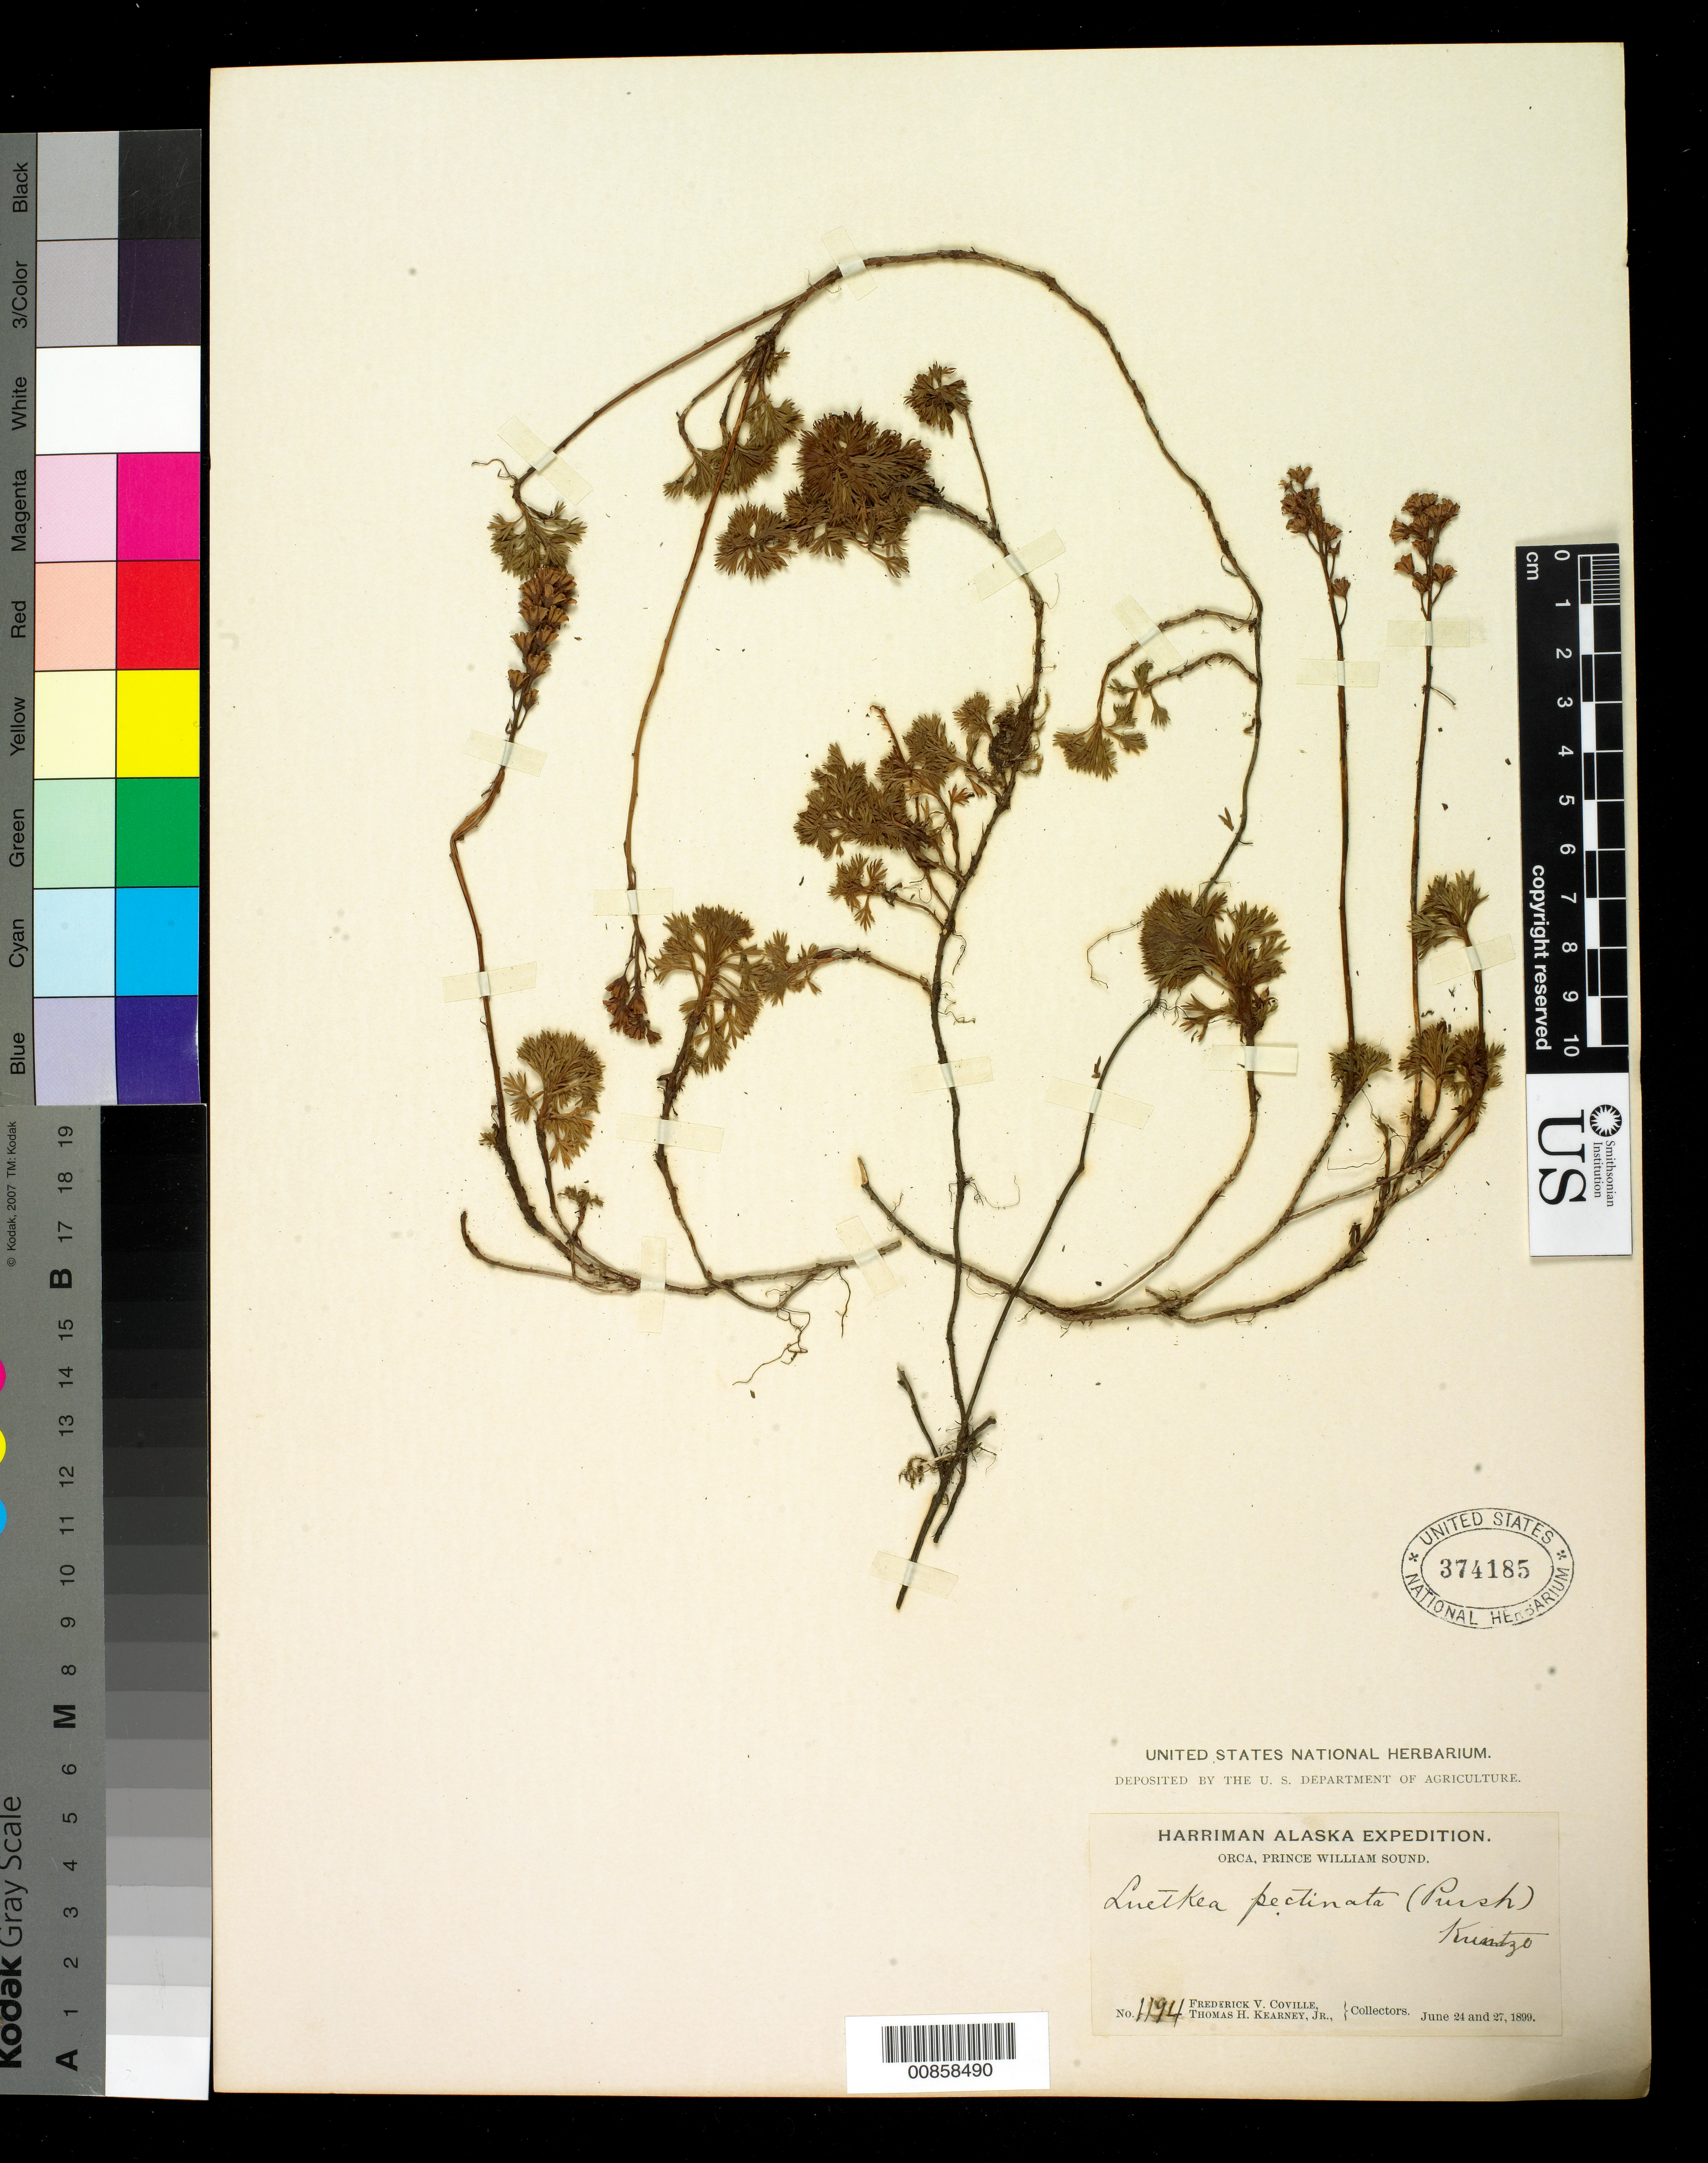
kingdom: Plantae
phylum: Tracheophyta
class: Magnoliopsida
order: Rosales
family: Rosaceae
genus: Luetkea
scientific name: Luetkea pectinata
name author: (Pursh) Kuntze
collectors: F. V. Coville & T. H. Kearney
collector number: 1194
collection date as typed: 24 Jun 1899 to 27 Jun 1899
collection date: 1899-06-24/1899-06-27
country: United States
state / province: Alaska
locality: Orca, Prince William sound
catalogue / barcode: US 374185